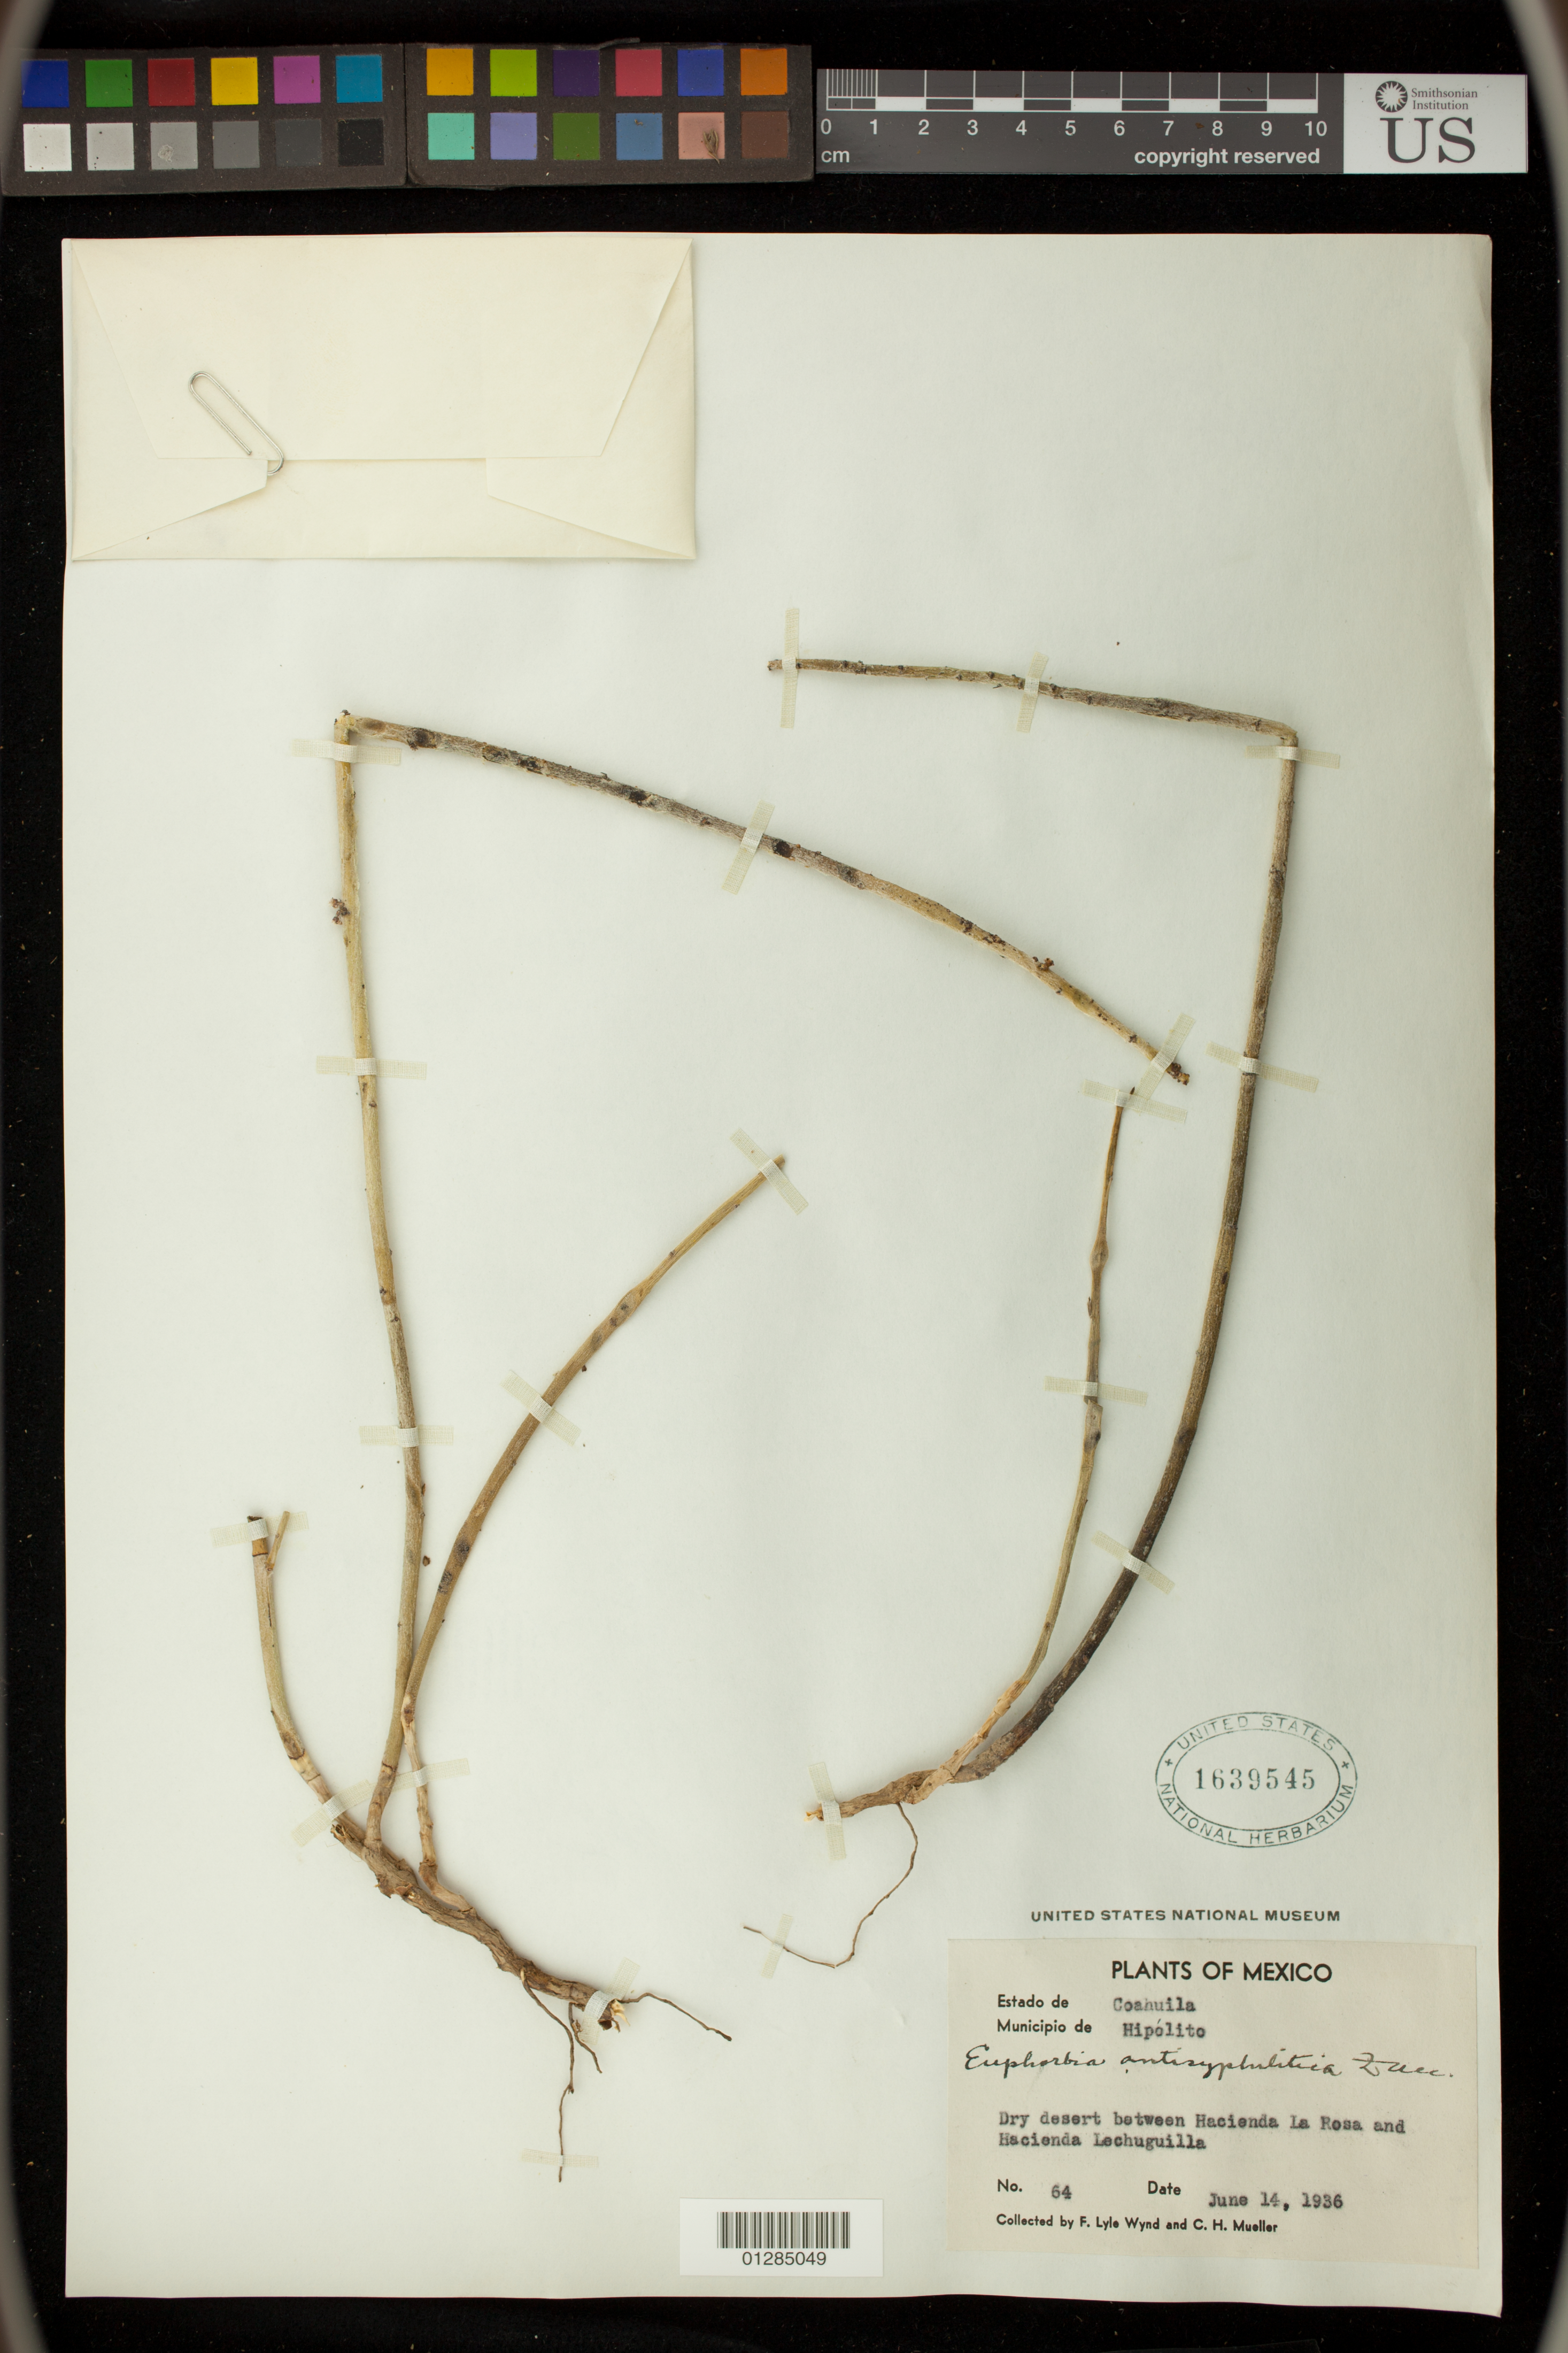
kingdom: Plantae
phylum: Tracheophyta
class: Magnoliopsida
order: Malpighiales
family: Euphorbiaceae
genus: Euphorbia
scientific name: Euphorbia antisyphilitica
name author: Zucc.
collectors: F. L. Wynd & C. H. Mueller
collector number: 64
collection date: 1936-06-14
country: Mexico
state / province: Coahuila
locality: Municipio de Hiploito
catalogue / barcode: US 1639545